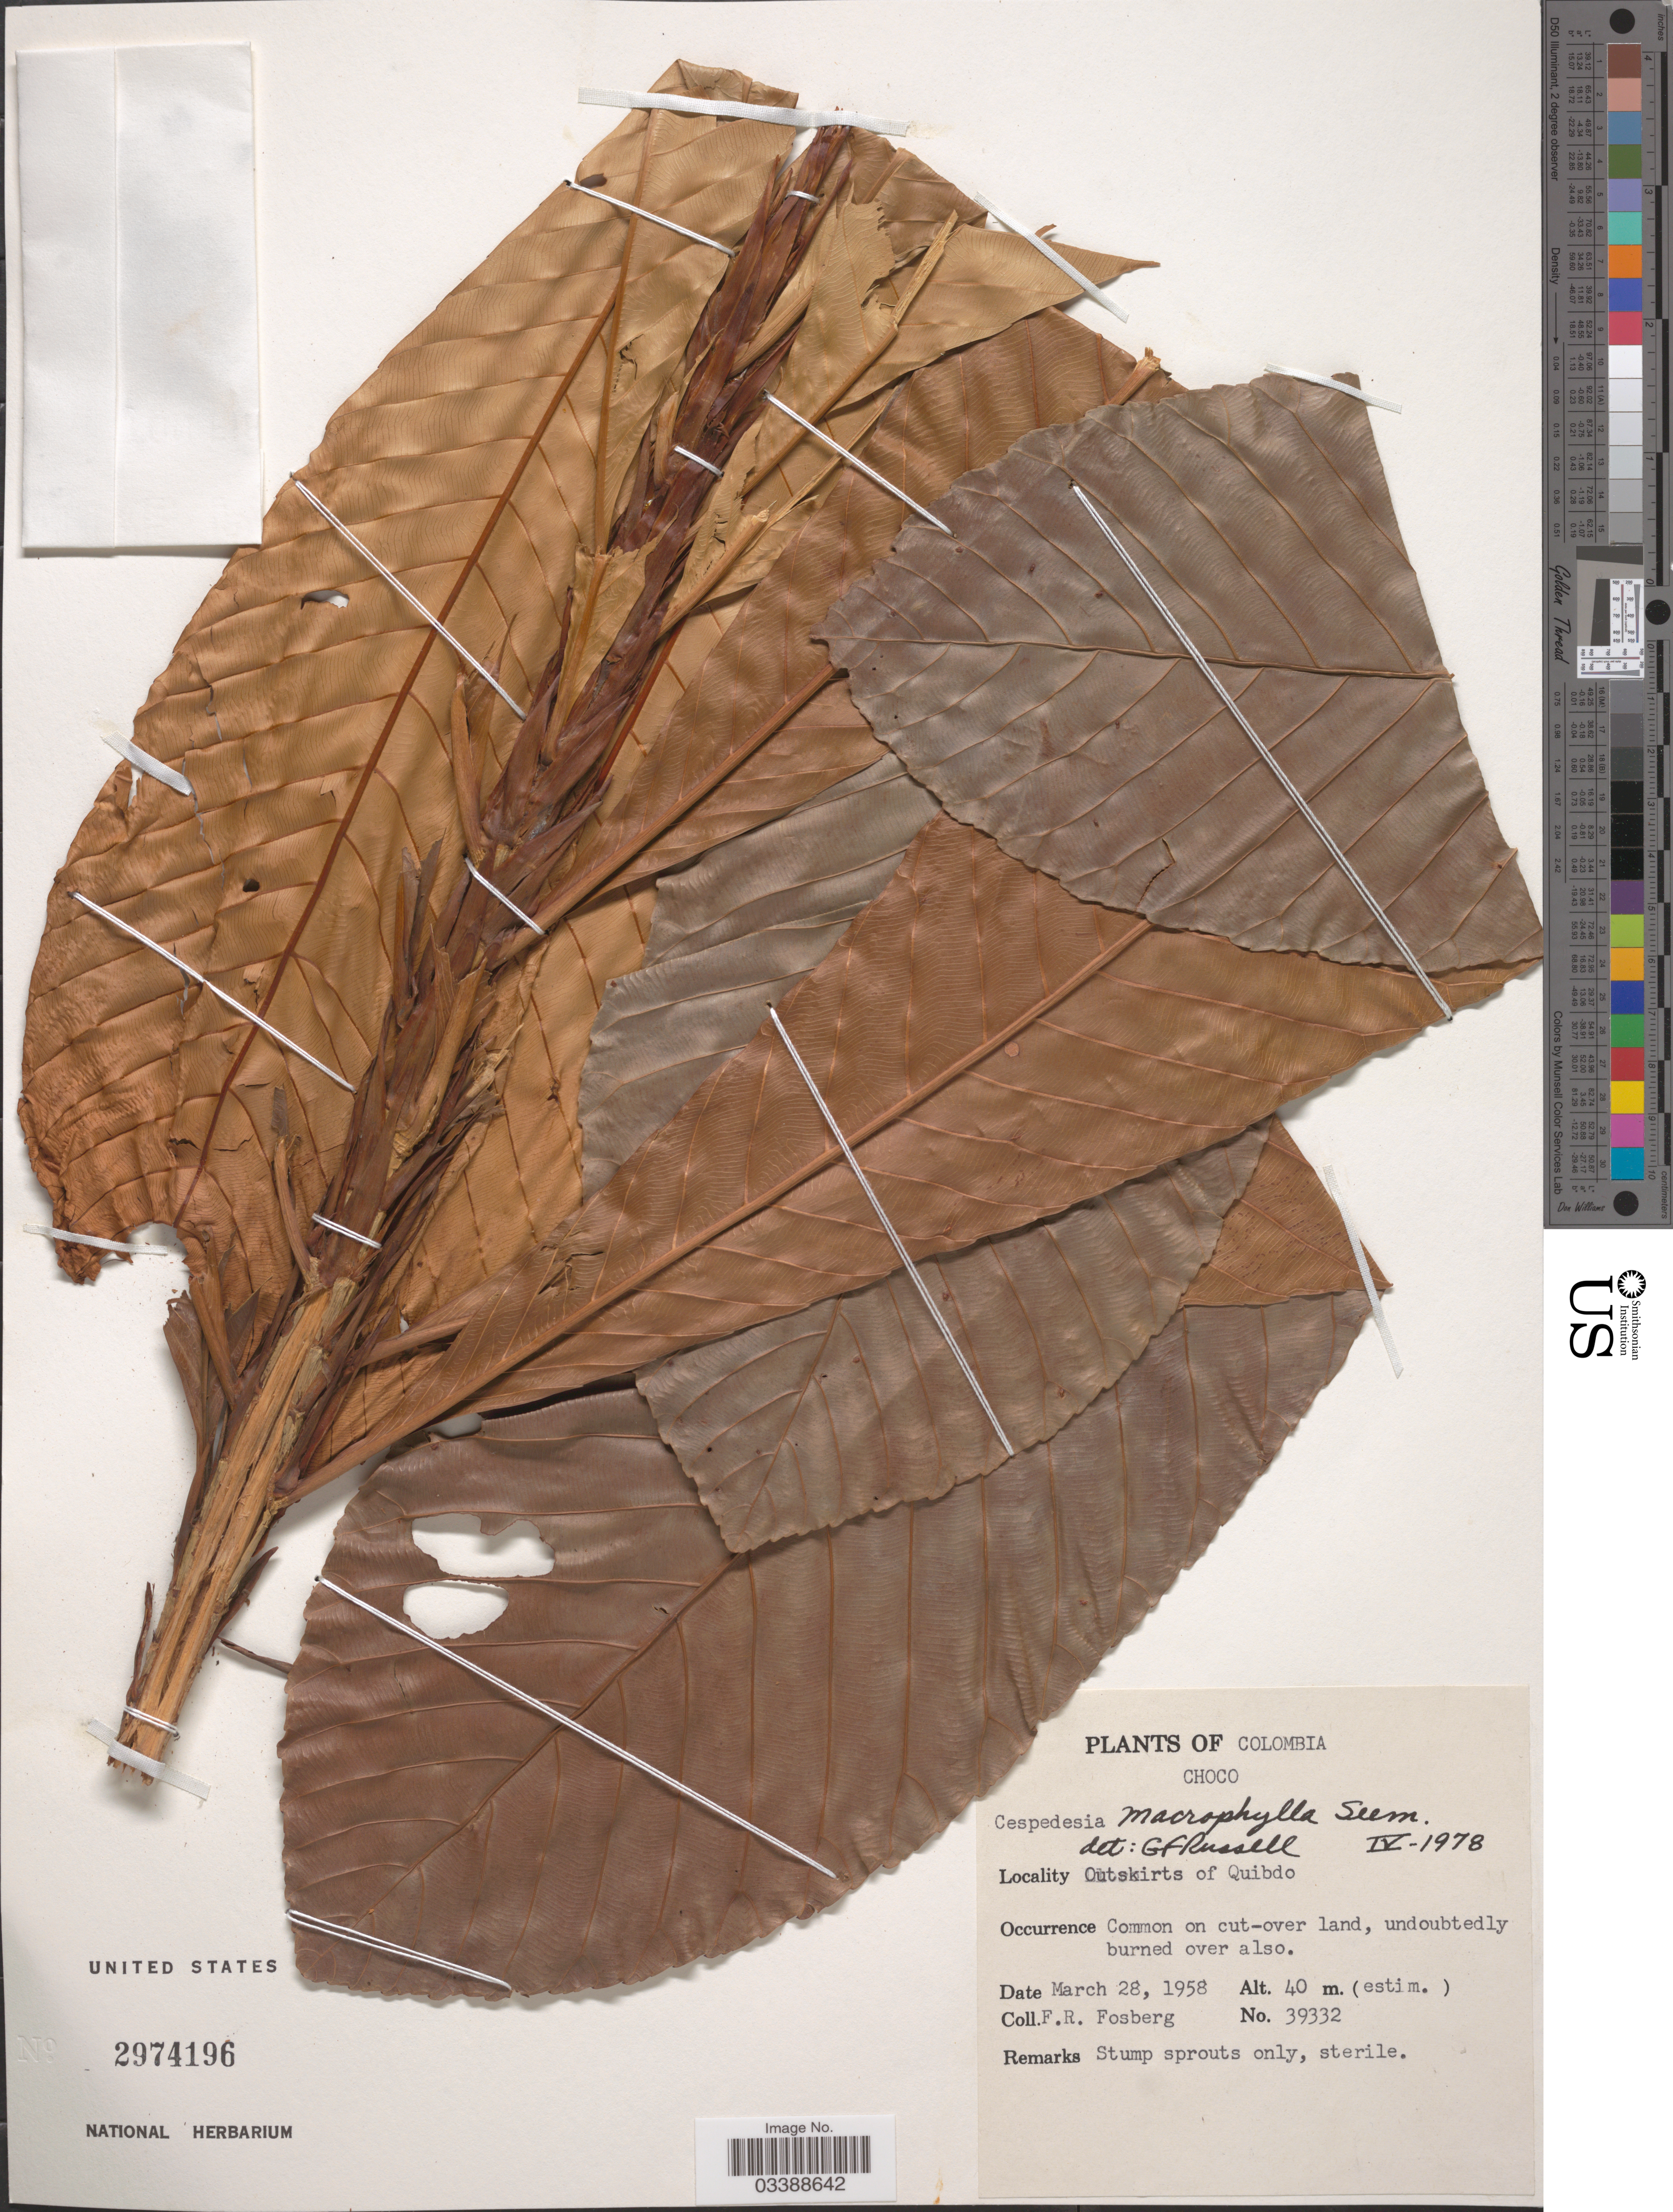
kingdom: Plantae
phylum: Tracheophyta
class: Magnoliopsida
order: Malpighiales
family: Ochnaceae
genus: Cespedesia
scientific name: Cespedesia macrophylla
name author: Seem.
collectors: F. R. Fosberg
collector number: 39332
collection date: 1958-03-28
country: Colombia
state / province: Chocó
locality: Outskirts of Quibdo.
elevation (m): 40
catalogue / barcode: US 2974196